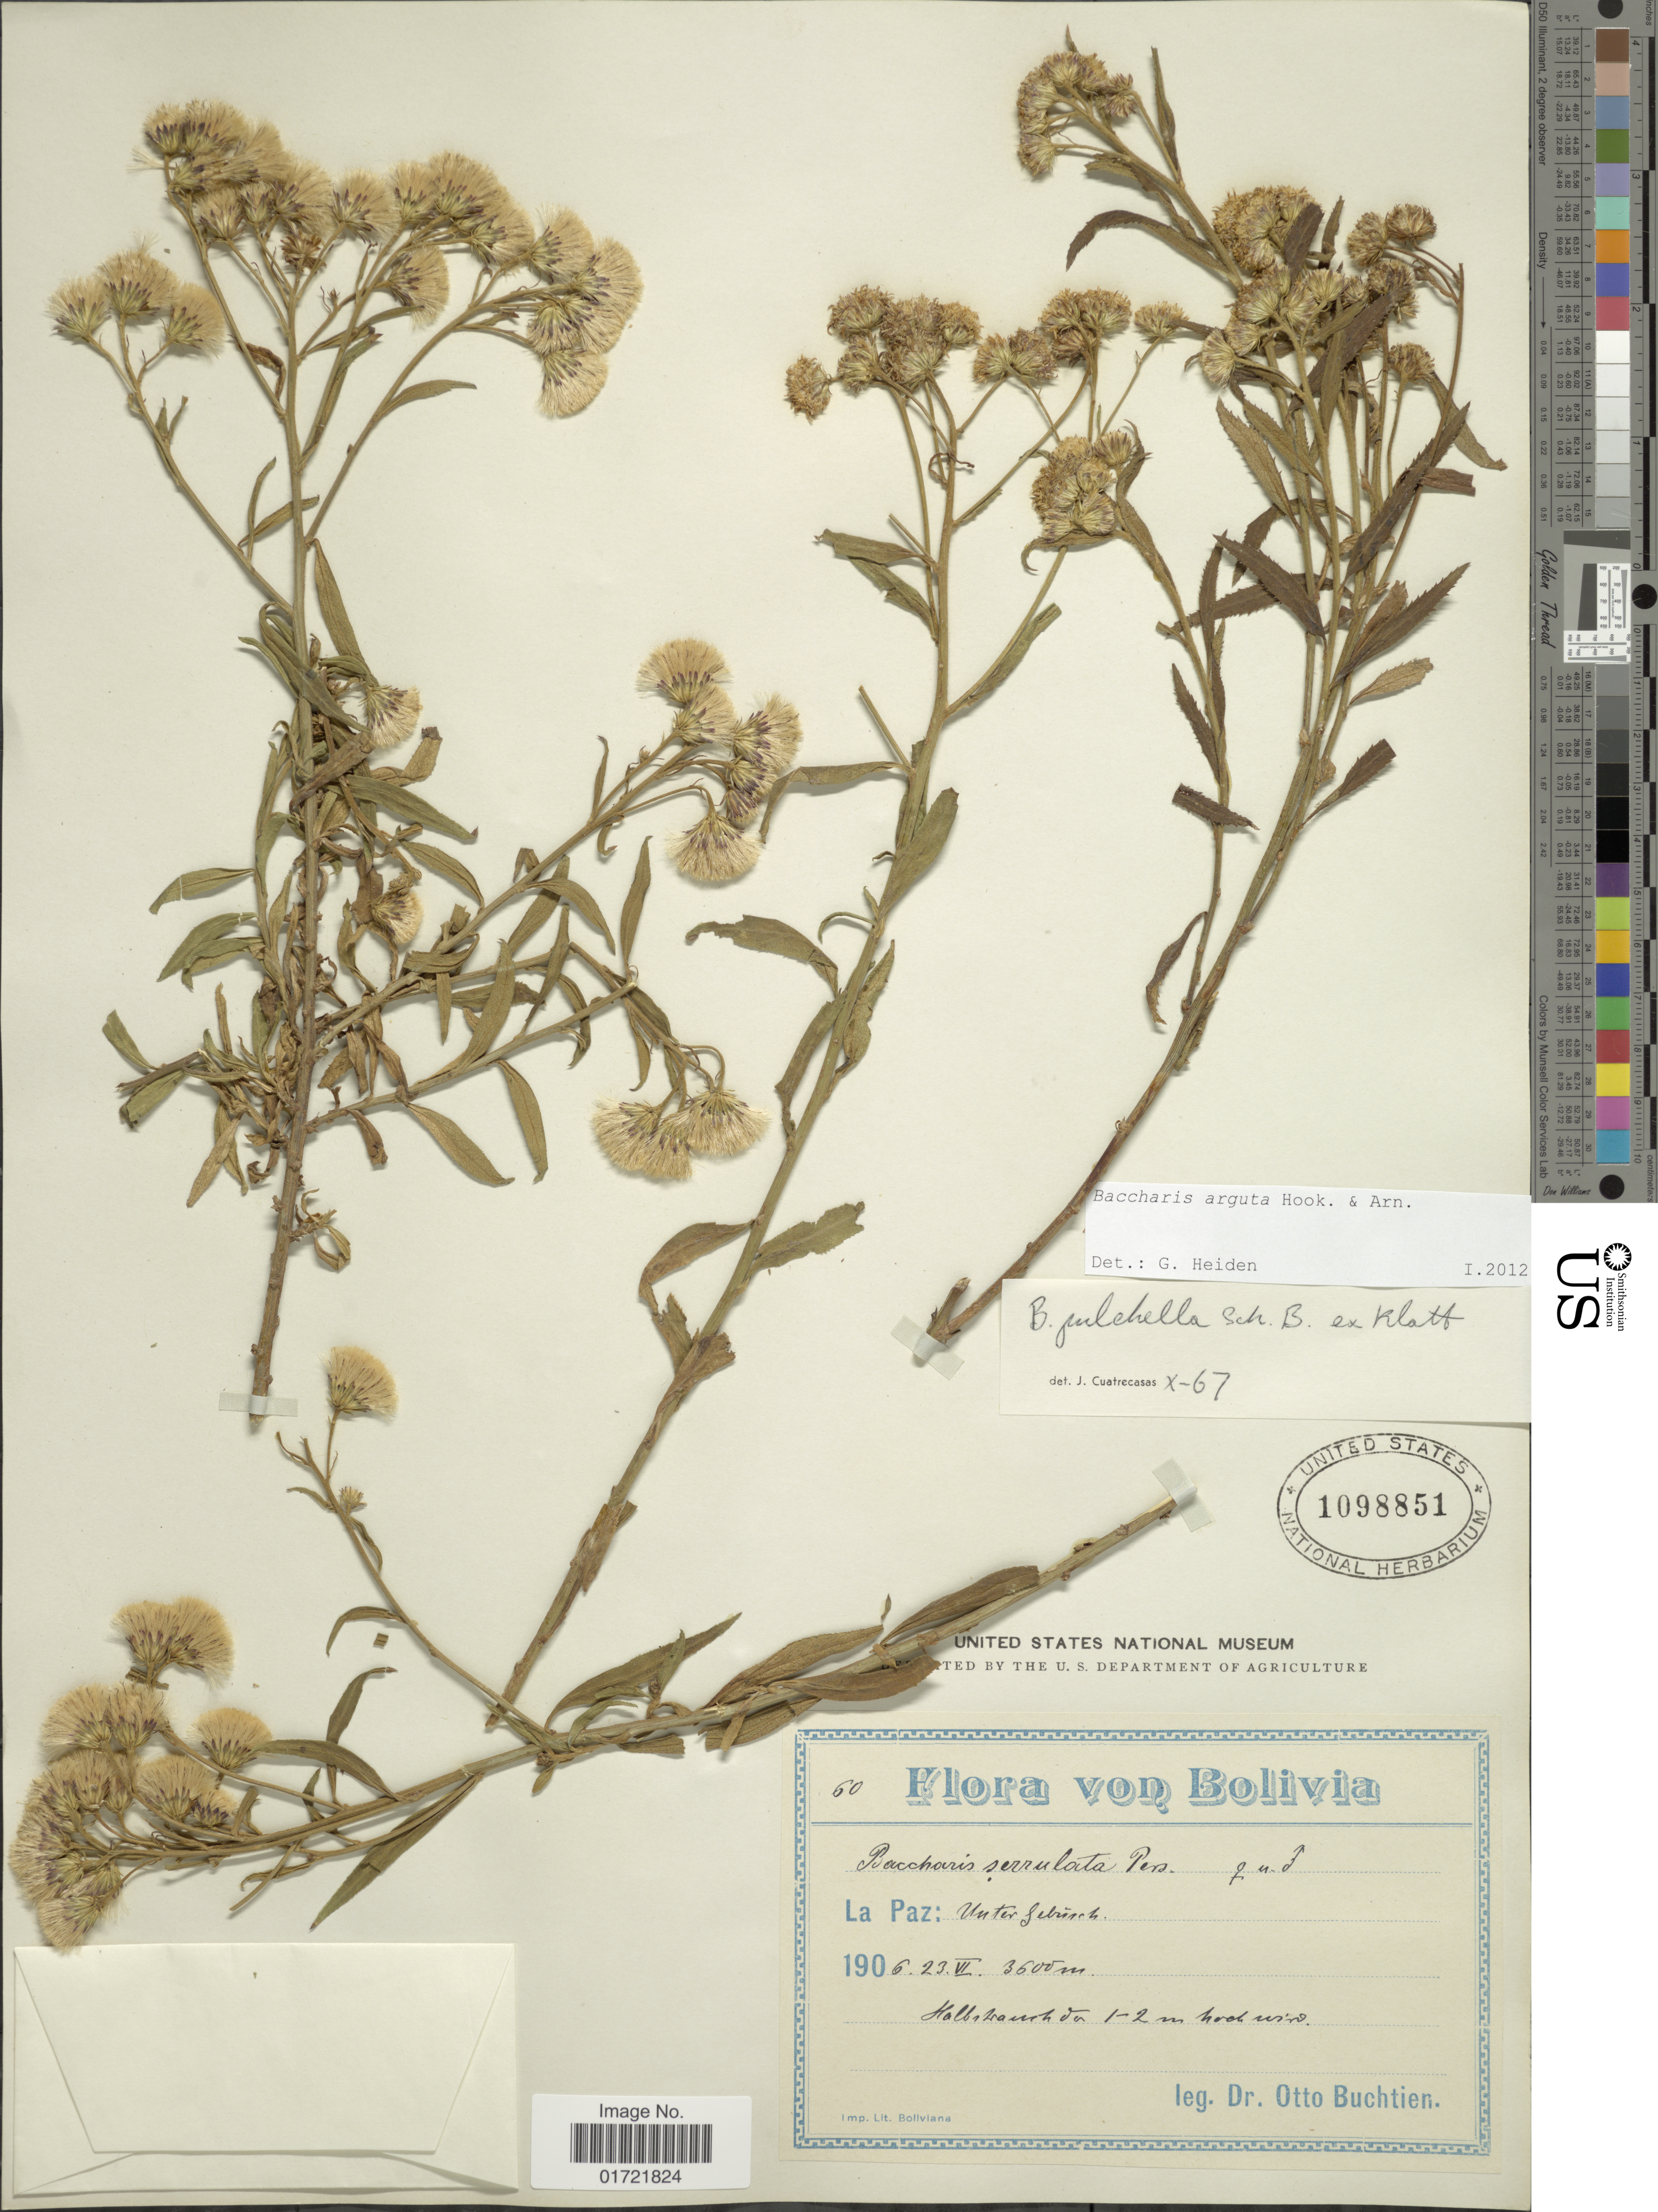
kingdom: Plantae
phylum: Tracheophyta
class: Magnoliopsida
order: Asterales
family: Asteraceae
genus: Baccharis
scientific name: Baccharis arguta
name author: Gillies ex Hook. & Arn.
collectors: O. Buchtien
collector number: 60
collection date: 1906-06-23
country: Bolivia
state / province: La Paz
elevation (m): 3600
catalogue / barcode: US 1098851